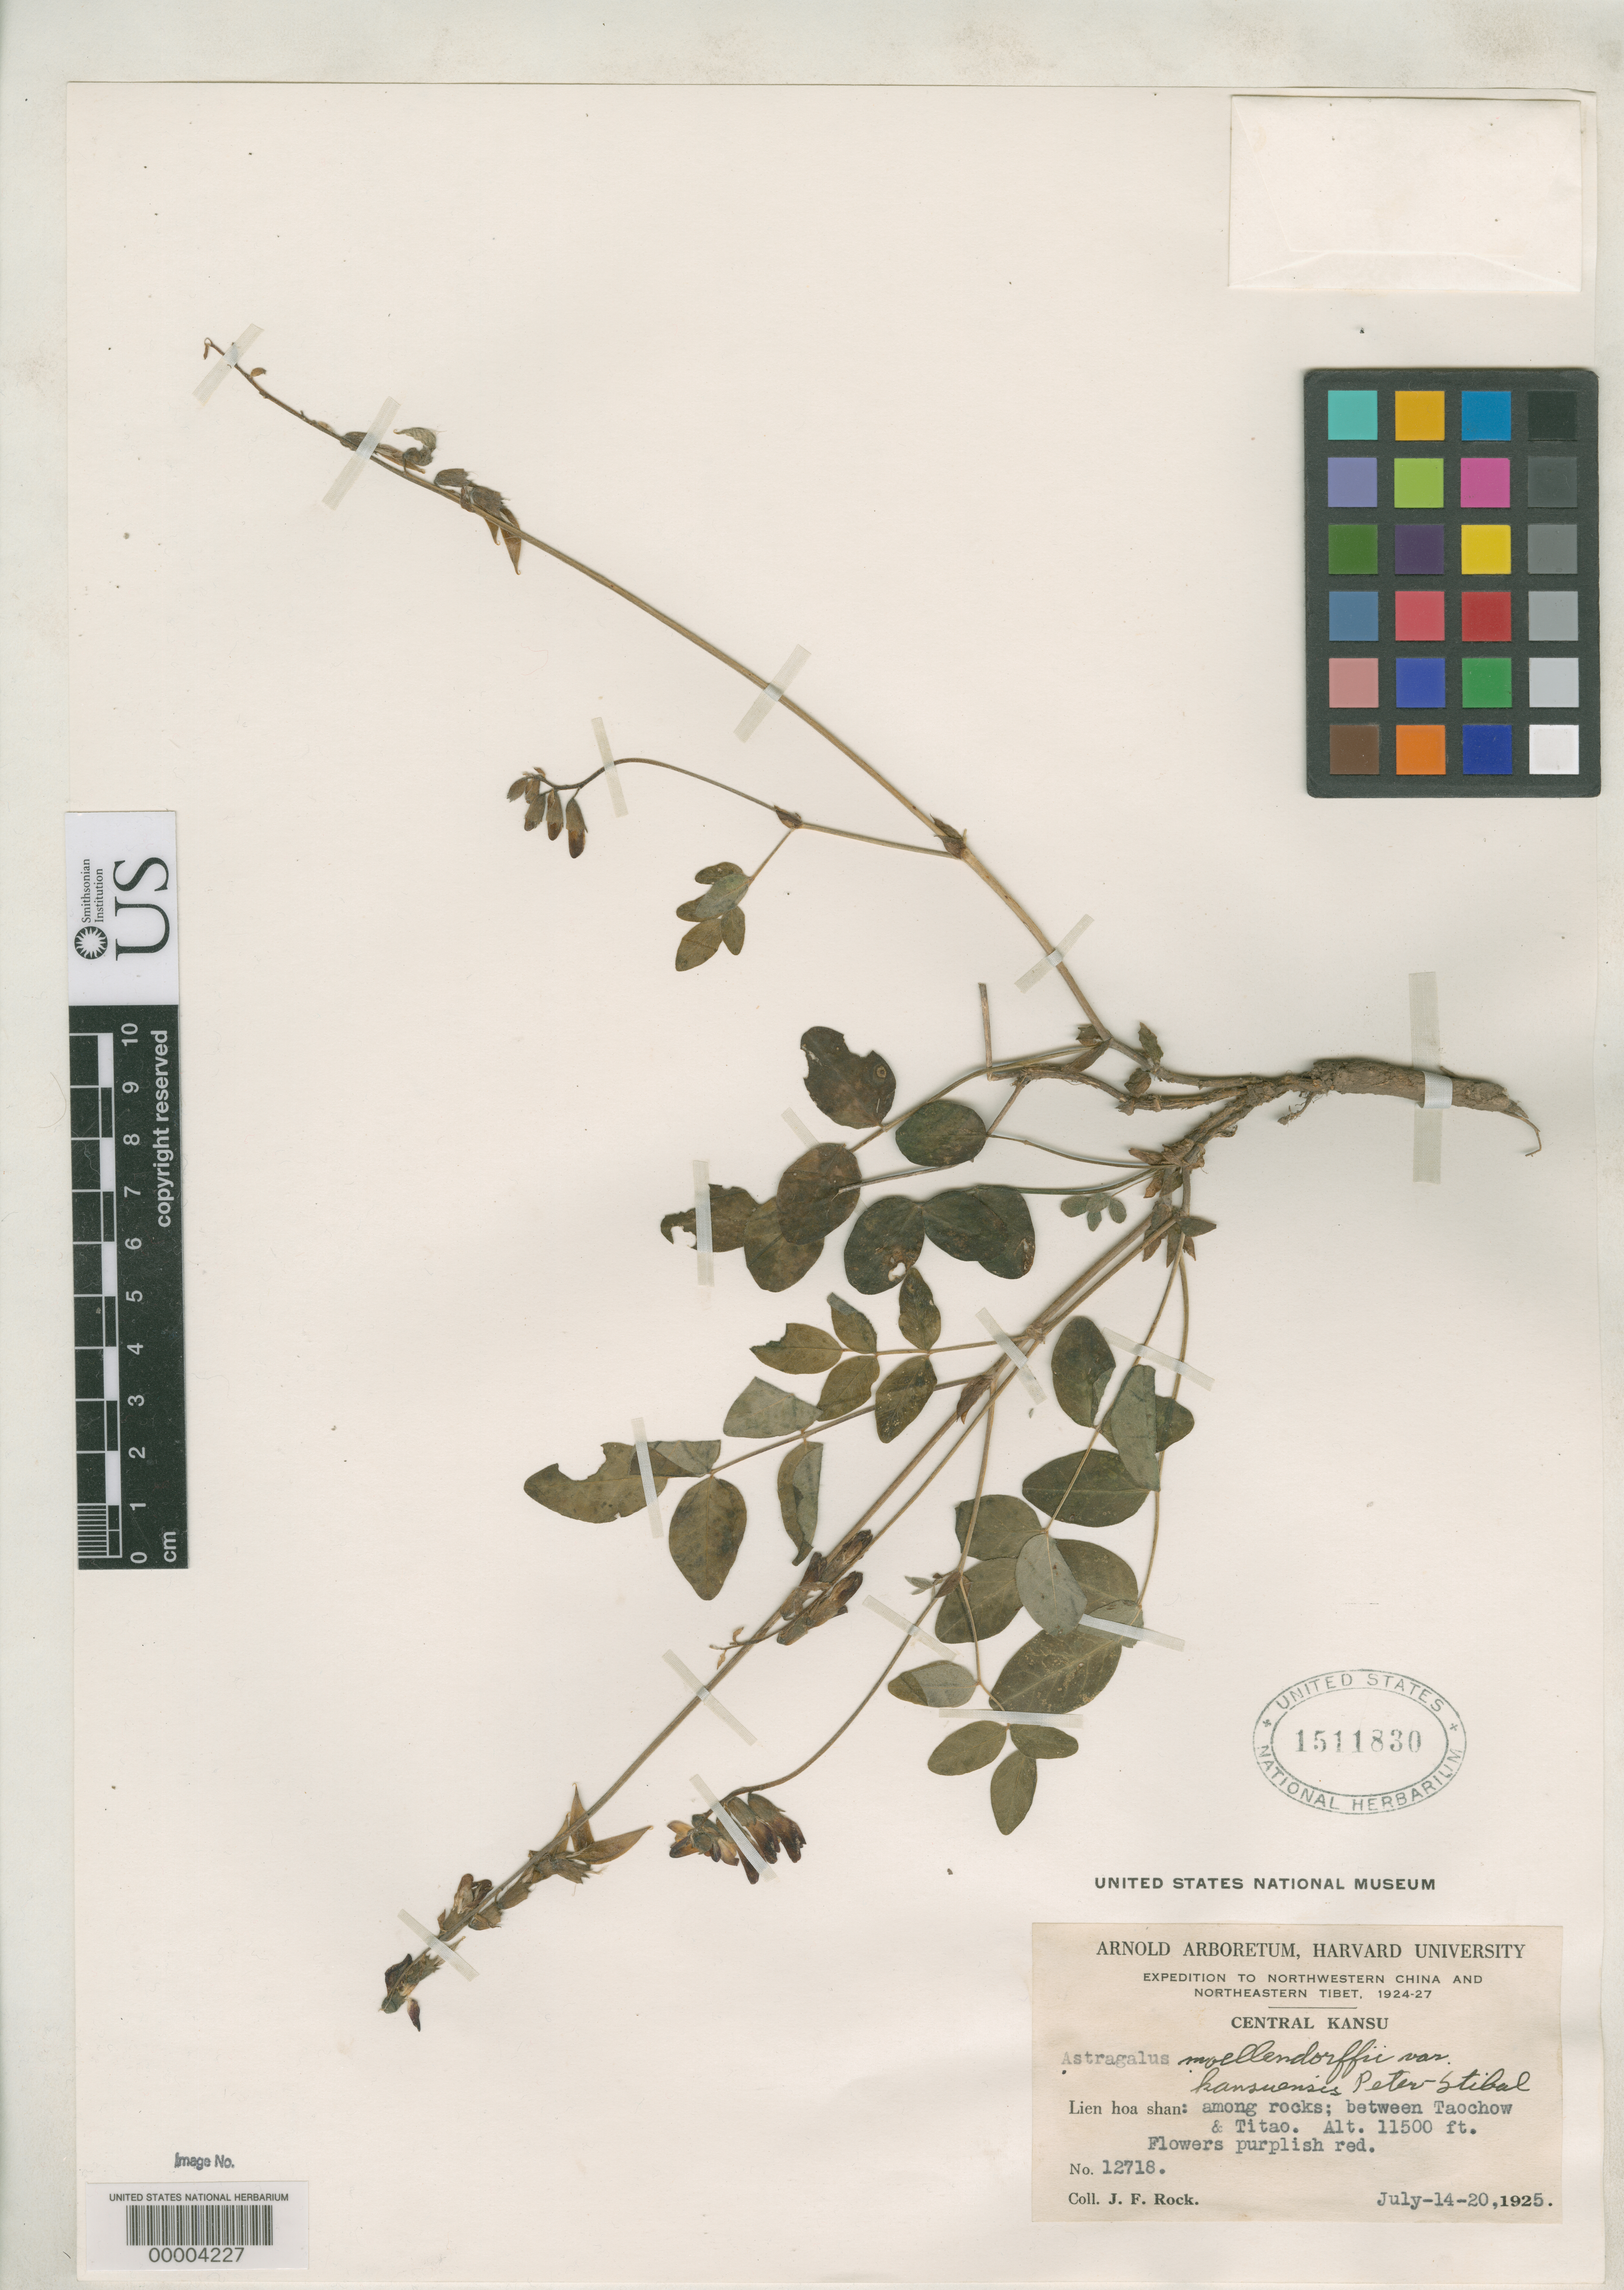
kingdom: Plantae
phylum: Tracheophyta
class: Magnoliopsida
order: Fabales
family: Fabaceae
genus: Astragalus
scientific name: Astragalus moellendorfii var. kansuensis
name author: E. Peter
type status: Isotype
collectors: J. F. Rock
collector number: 12718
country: China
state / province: Gansu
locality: Lien-hwa-shan.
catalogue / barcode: US 1511830